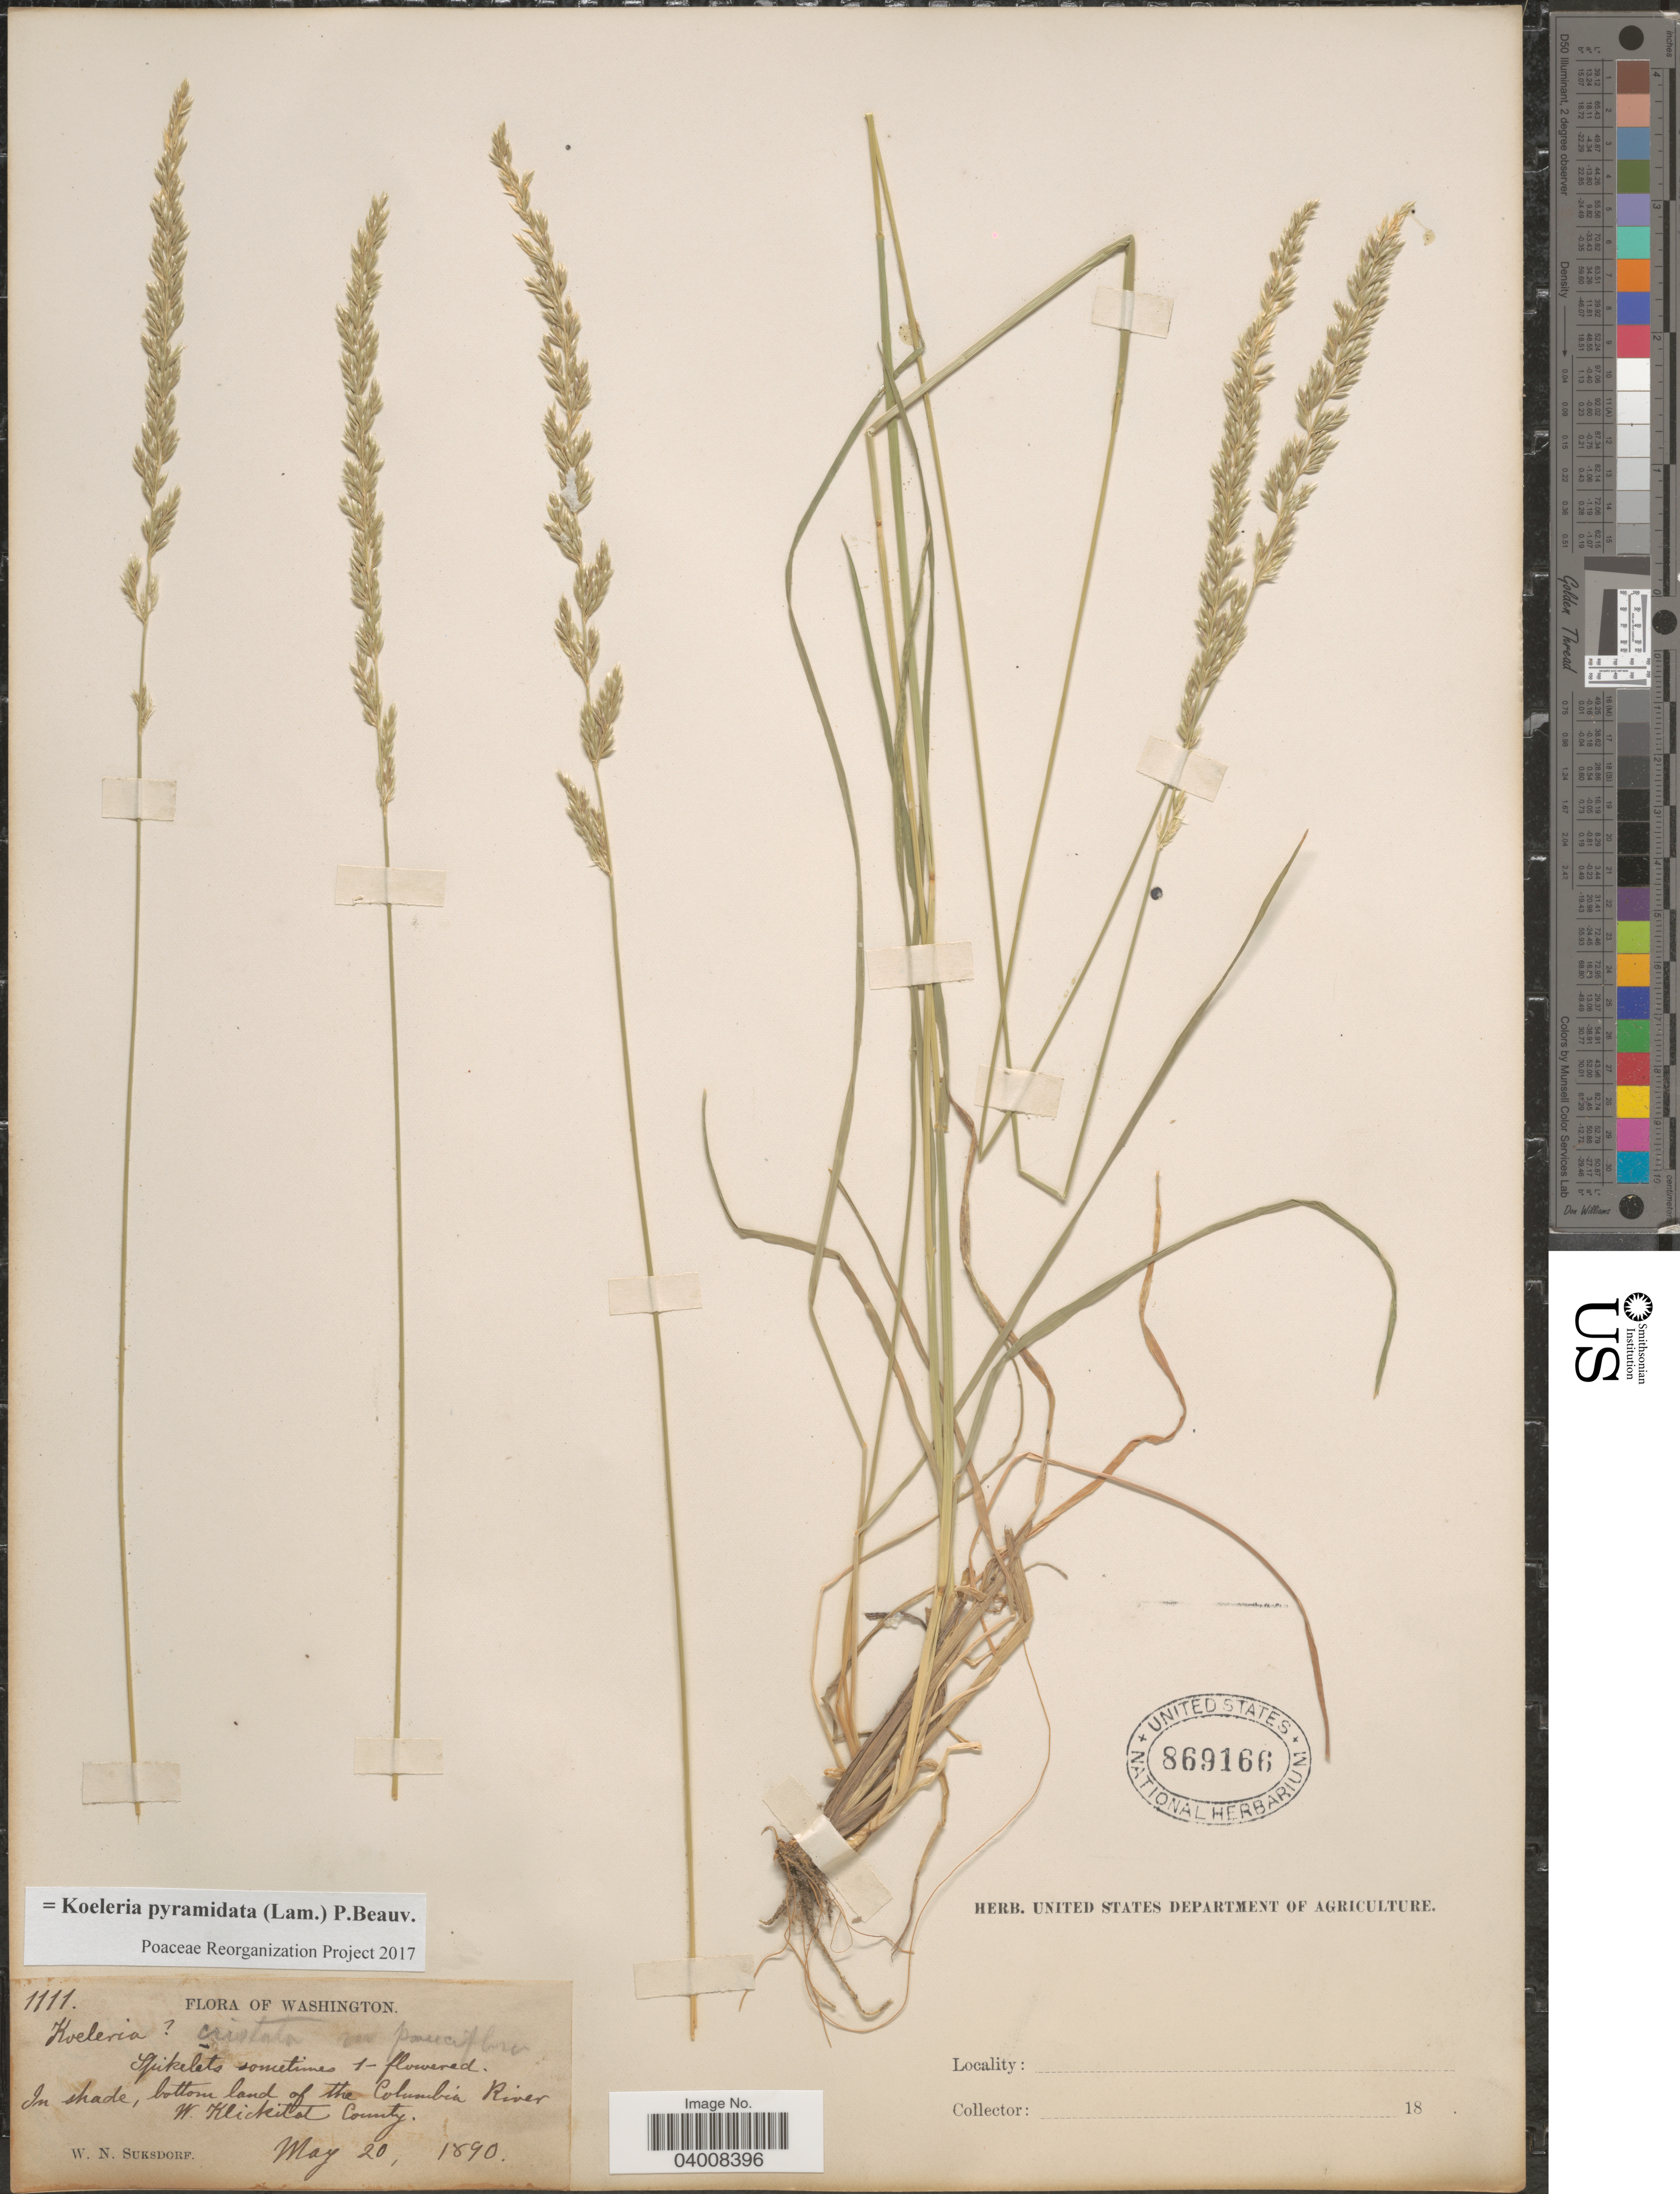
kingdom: Plantae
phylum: Tracheophyta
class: Liliopsida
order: Poales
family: Poaceae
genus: Koeleria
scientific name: Koeleria pyramidata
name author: (Lam.) P. Beauv.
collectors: W. N. Suksdorf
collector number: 1111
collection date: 1890-05-20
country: United States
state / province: Washington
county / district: Klickitat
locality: In shade, bottom land of the Columbia River. W. Klickitat County.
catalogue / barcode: US 869166